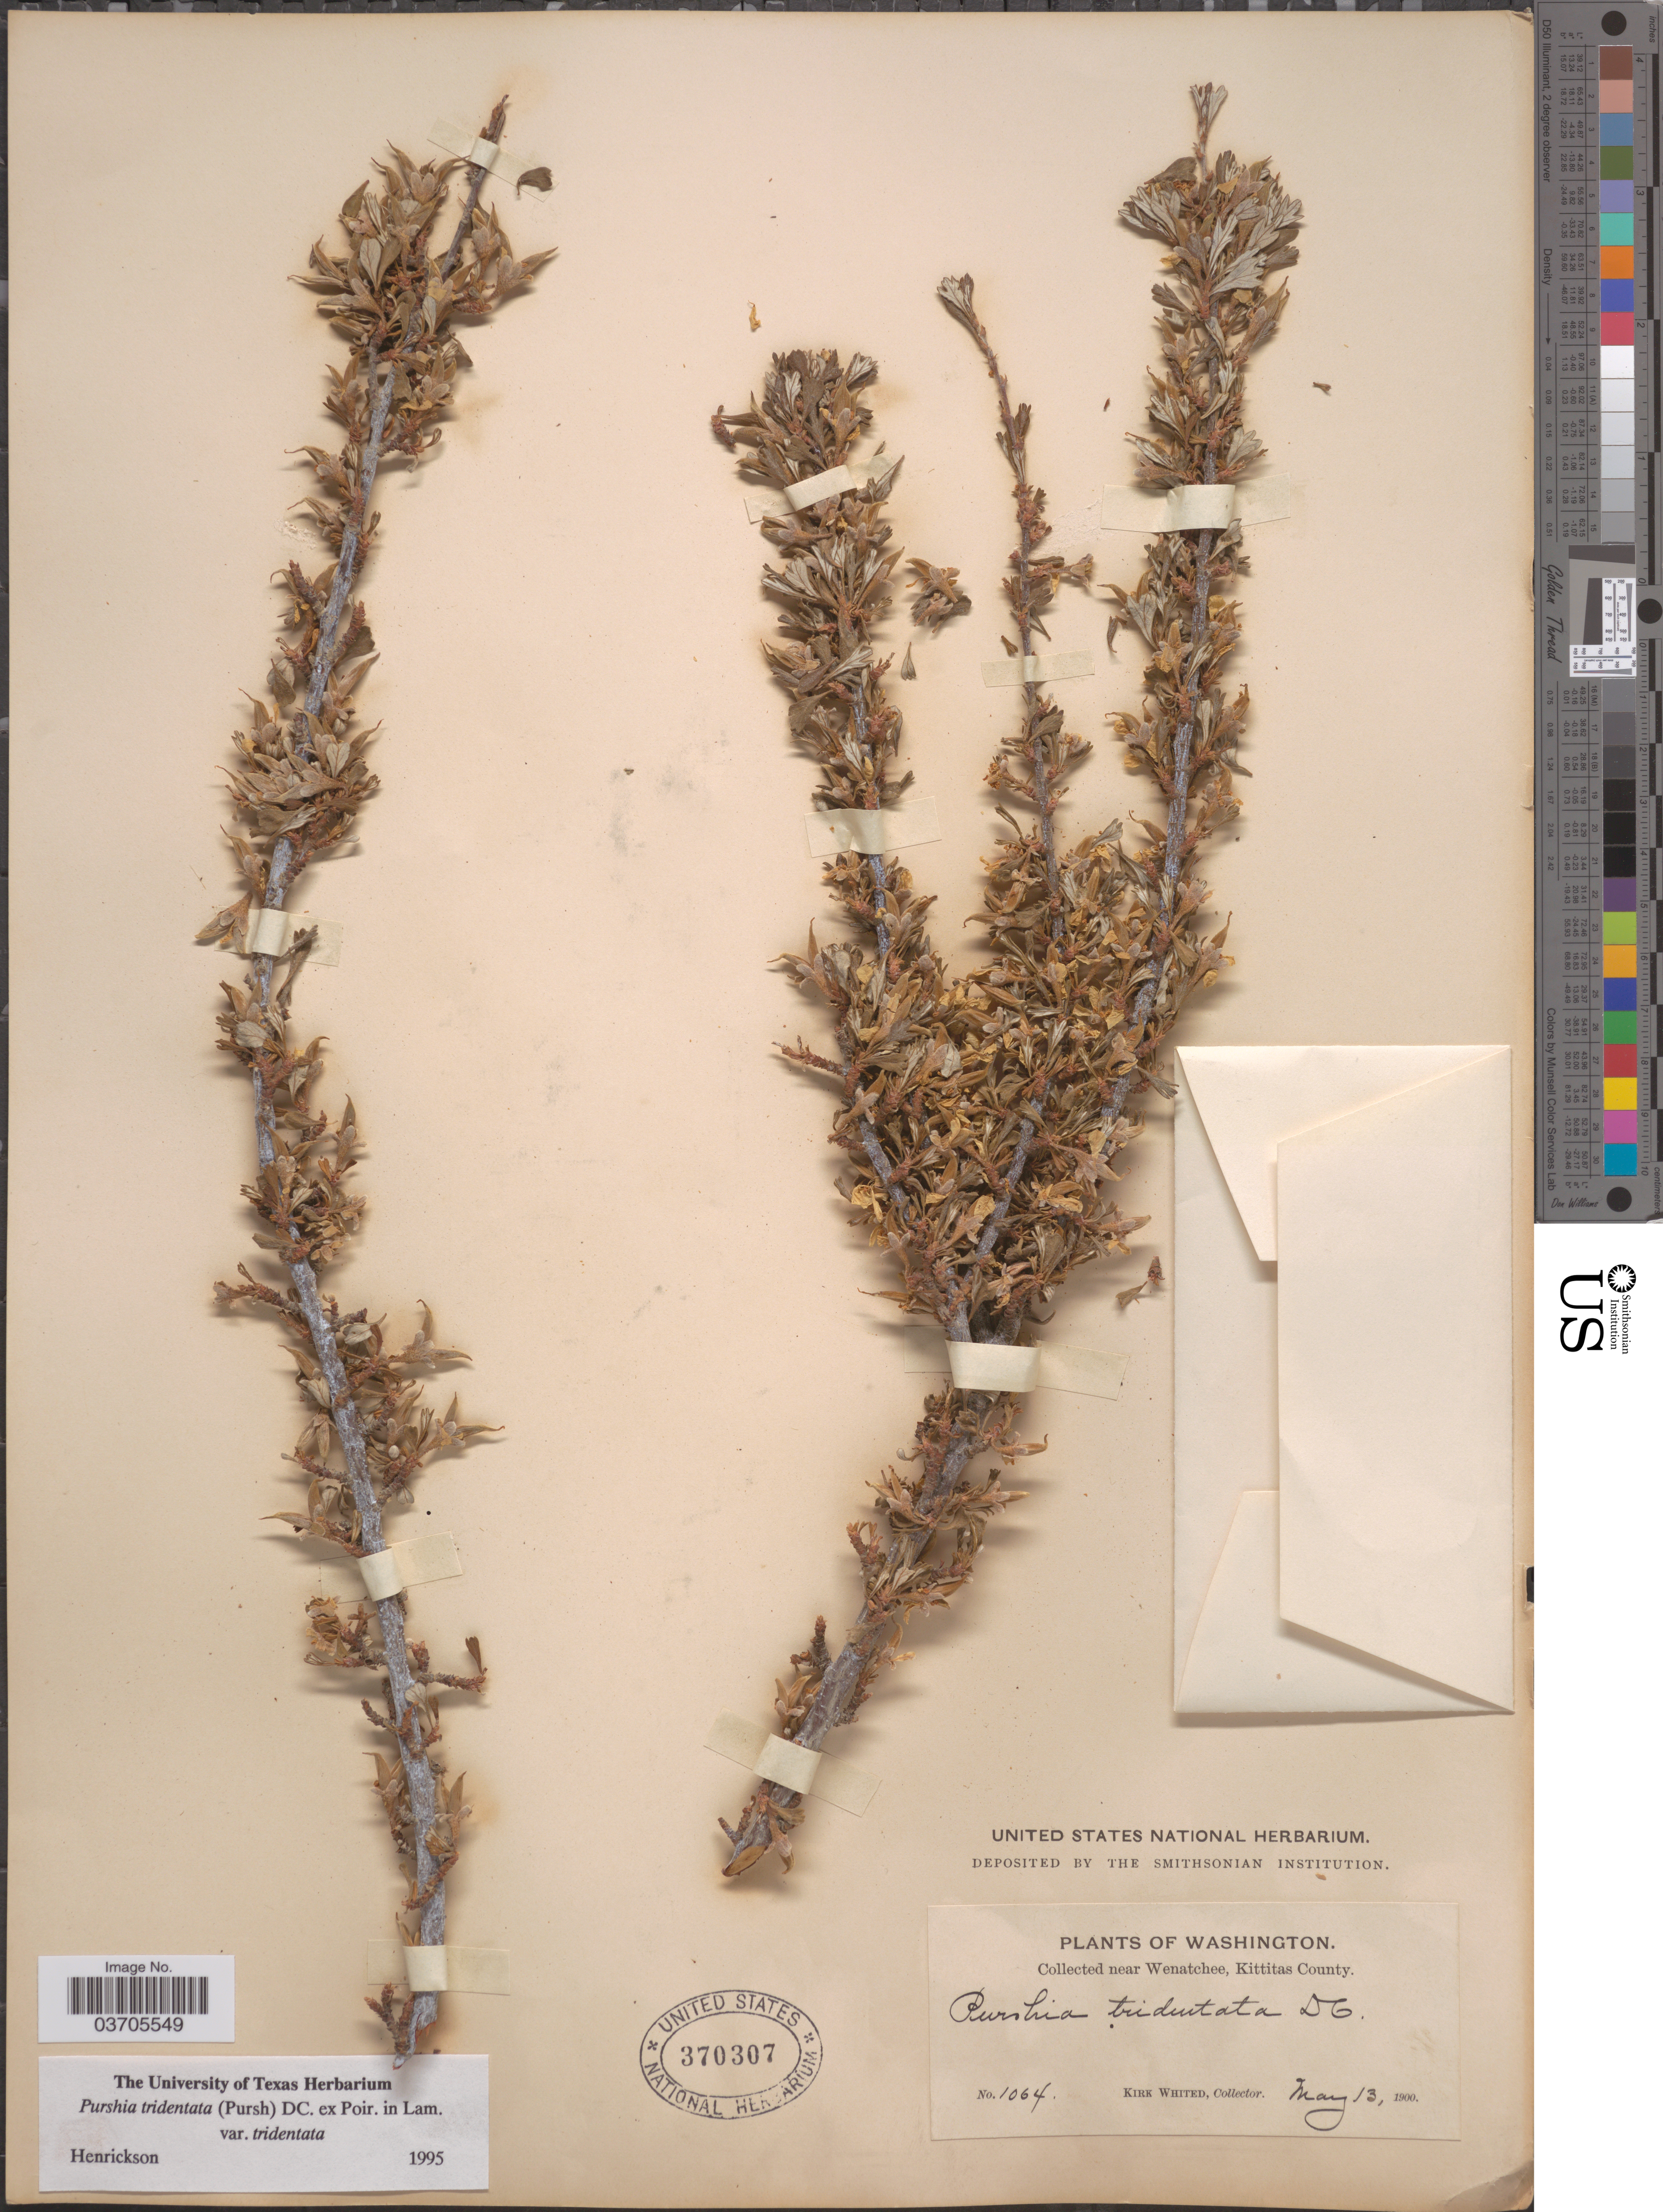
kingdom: Plantae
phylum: Tracheophyta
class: Magnoliopsida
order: Rosales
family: Rosaceae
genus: Purshia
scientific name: Purshia tridentata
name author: (Pursh) DC.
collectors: K. Whited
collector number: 1064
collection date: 1900-05-13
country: United States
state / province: Washington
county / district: Kittitas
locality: Near Wenatchee, Kittitas County.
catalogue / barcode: US 370307